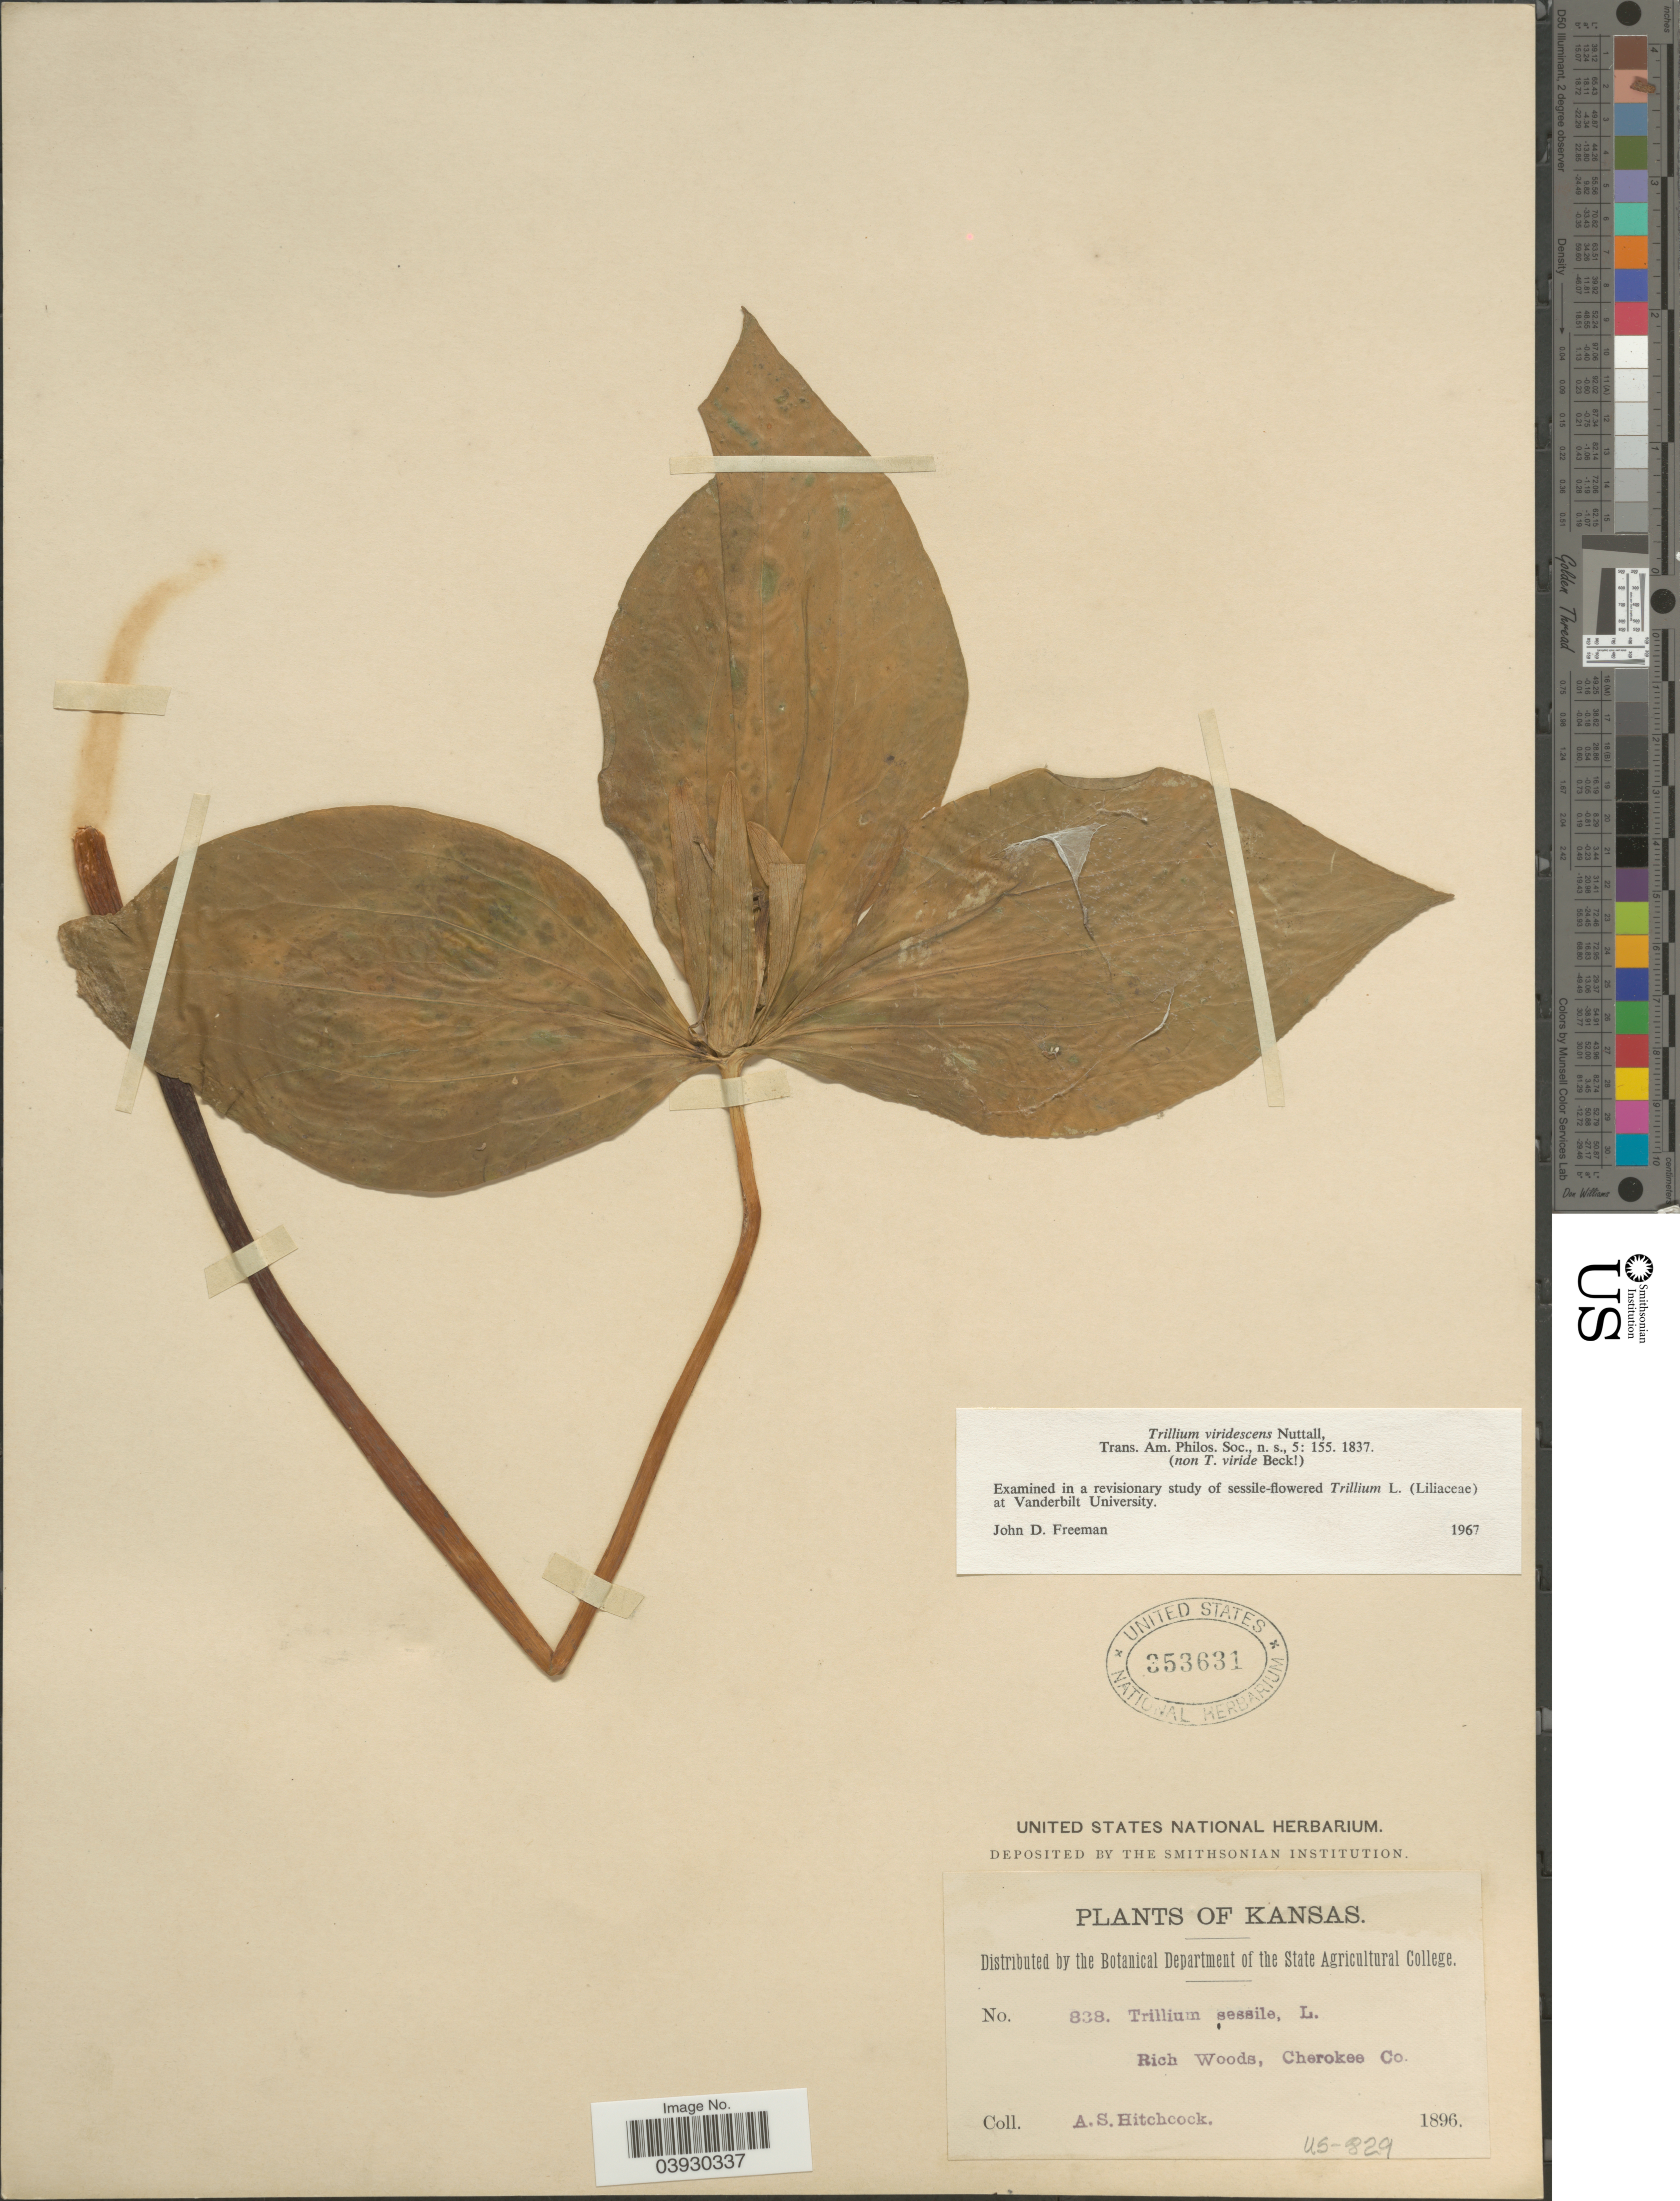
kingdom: Plantae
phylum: Tracheophyta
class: Liliopsida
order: Liliales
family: Melanthiaceae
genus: Trillium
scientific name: Trillium viridescens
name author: Nutt.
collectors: A. S. Hitchcock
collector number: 838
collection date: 1896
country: United States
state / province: Kansas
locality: Cherokee Co.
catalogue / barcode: US 353631